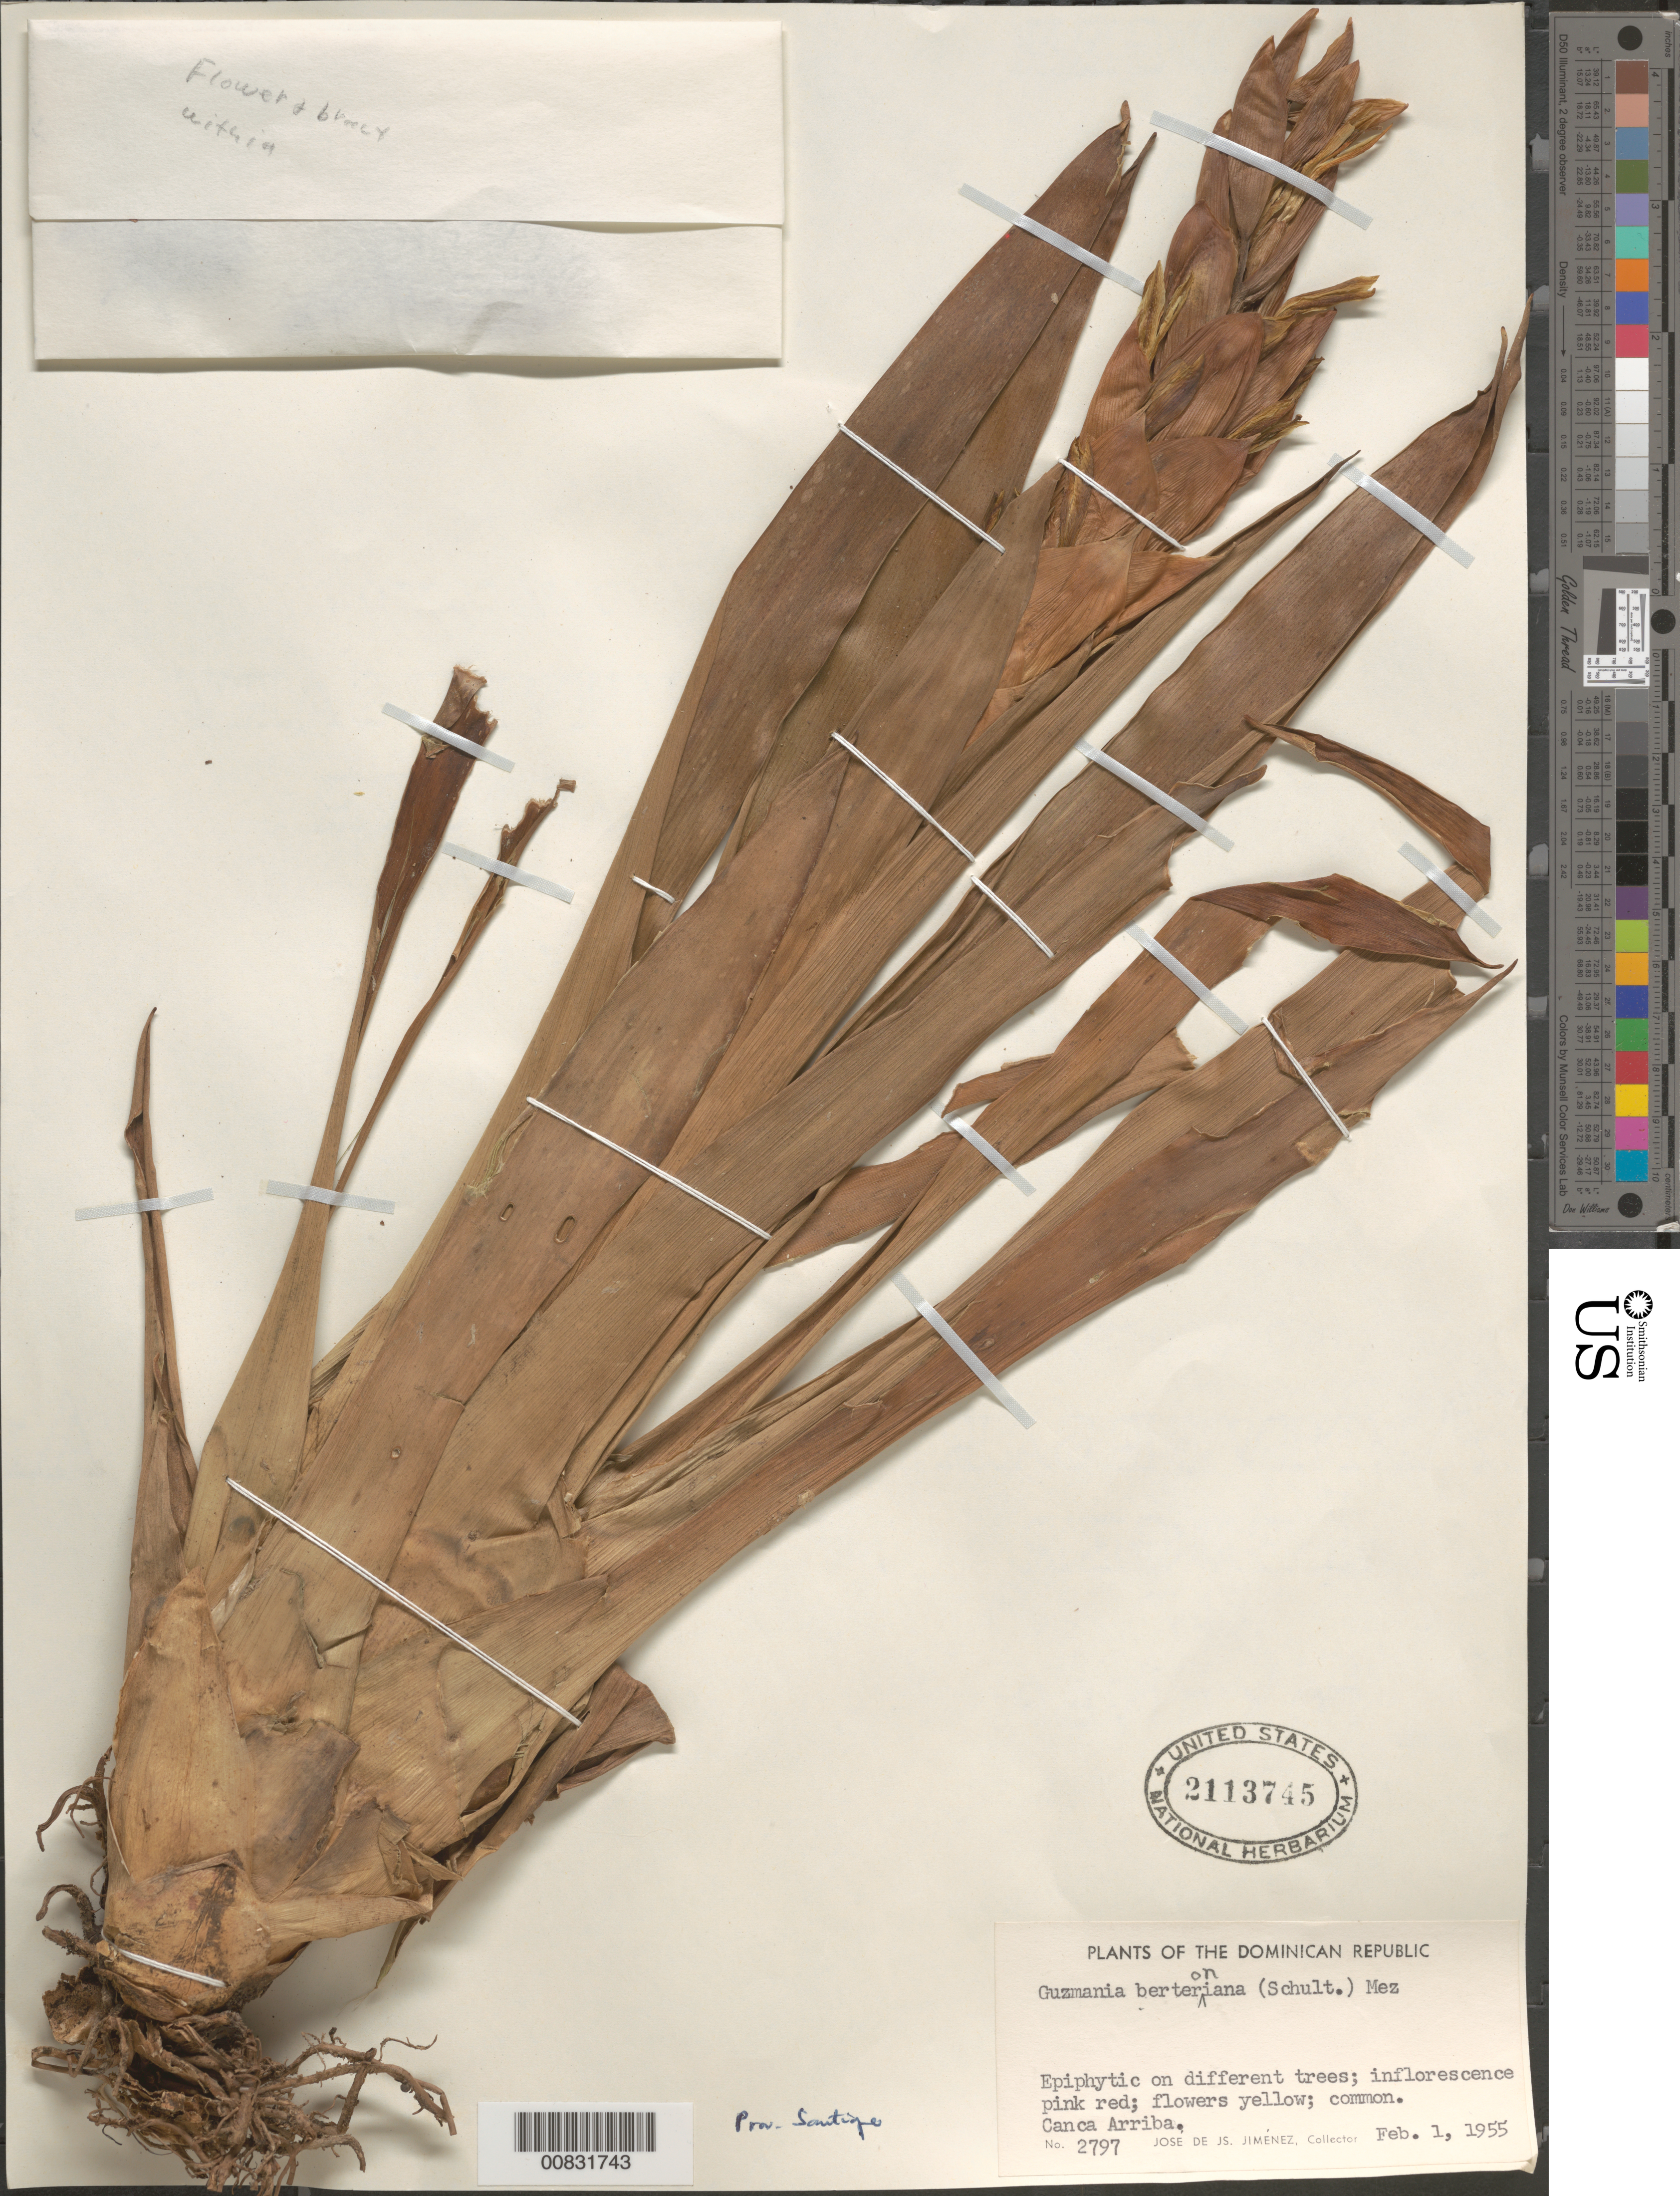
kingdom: Plantae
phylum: Tracheophyta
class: Liliopsida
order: Poales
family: Bromeliaceae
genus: Guzmania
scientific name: Guzmania berteroniana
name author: (Schult. & Schult. f.) Mez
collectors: J. J. Jiménez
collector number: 2797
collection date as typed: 01 Feb 1955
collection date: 1955-02-01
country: Dominican Republic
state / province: Santiago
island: Hispaniola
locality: Canca Arriba.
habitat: On different trees.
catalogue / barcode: US 2113745